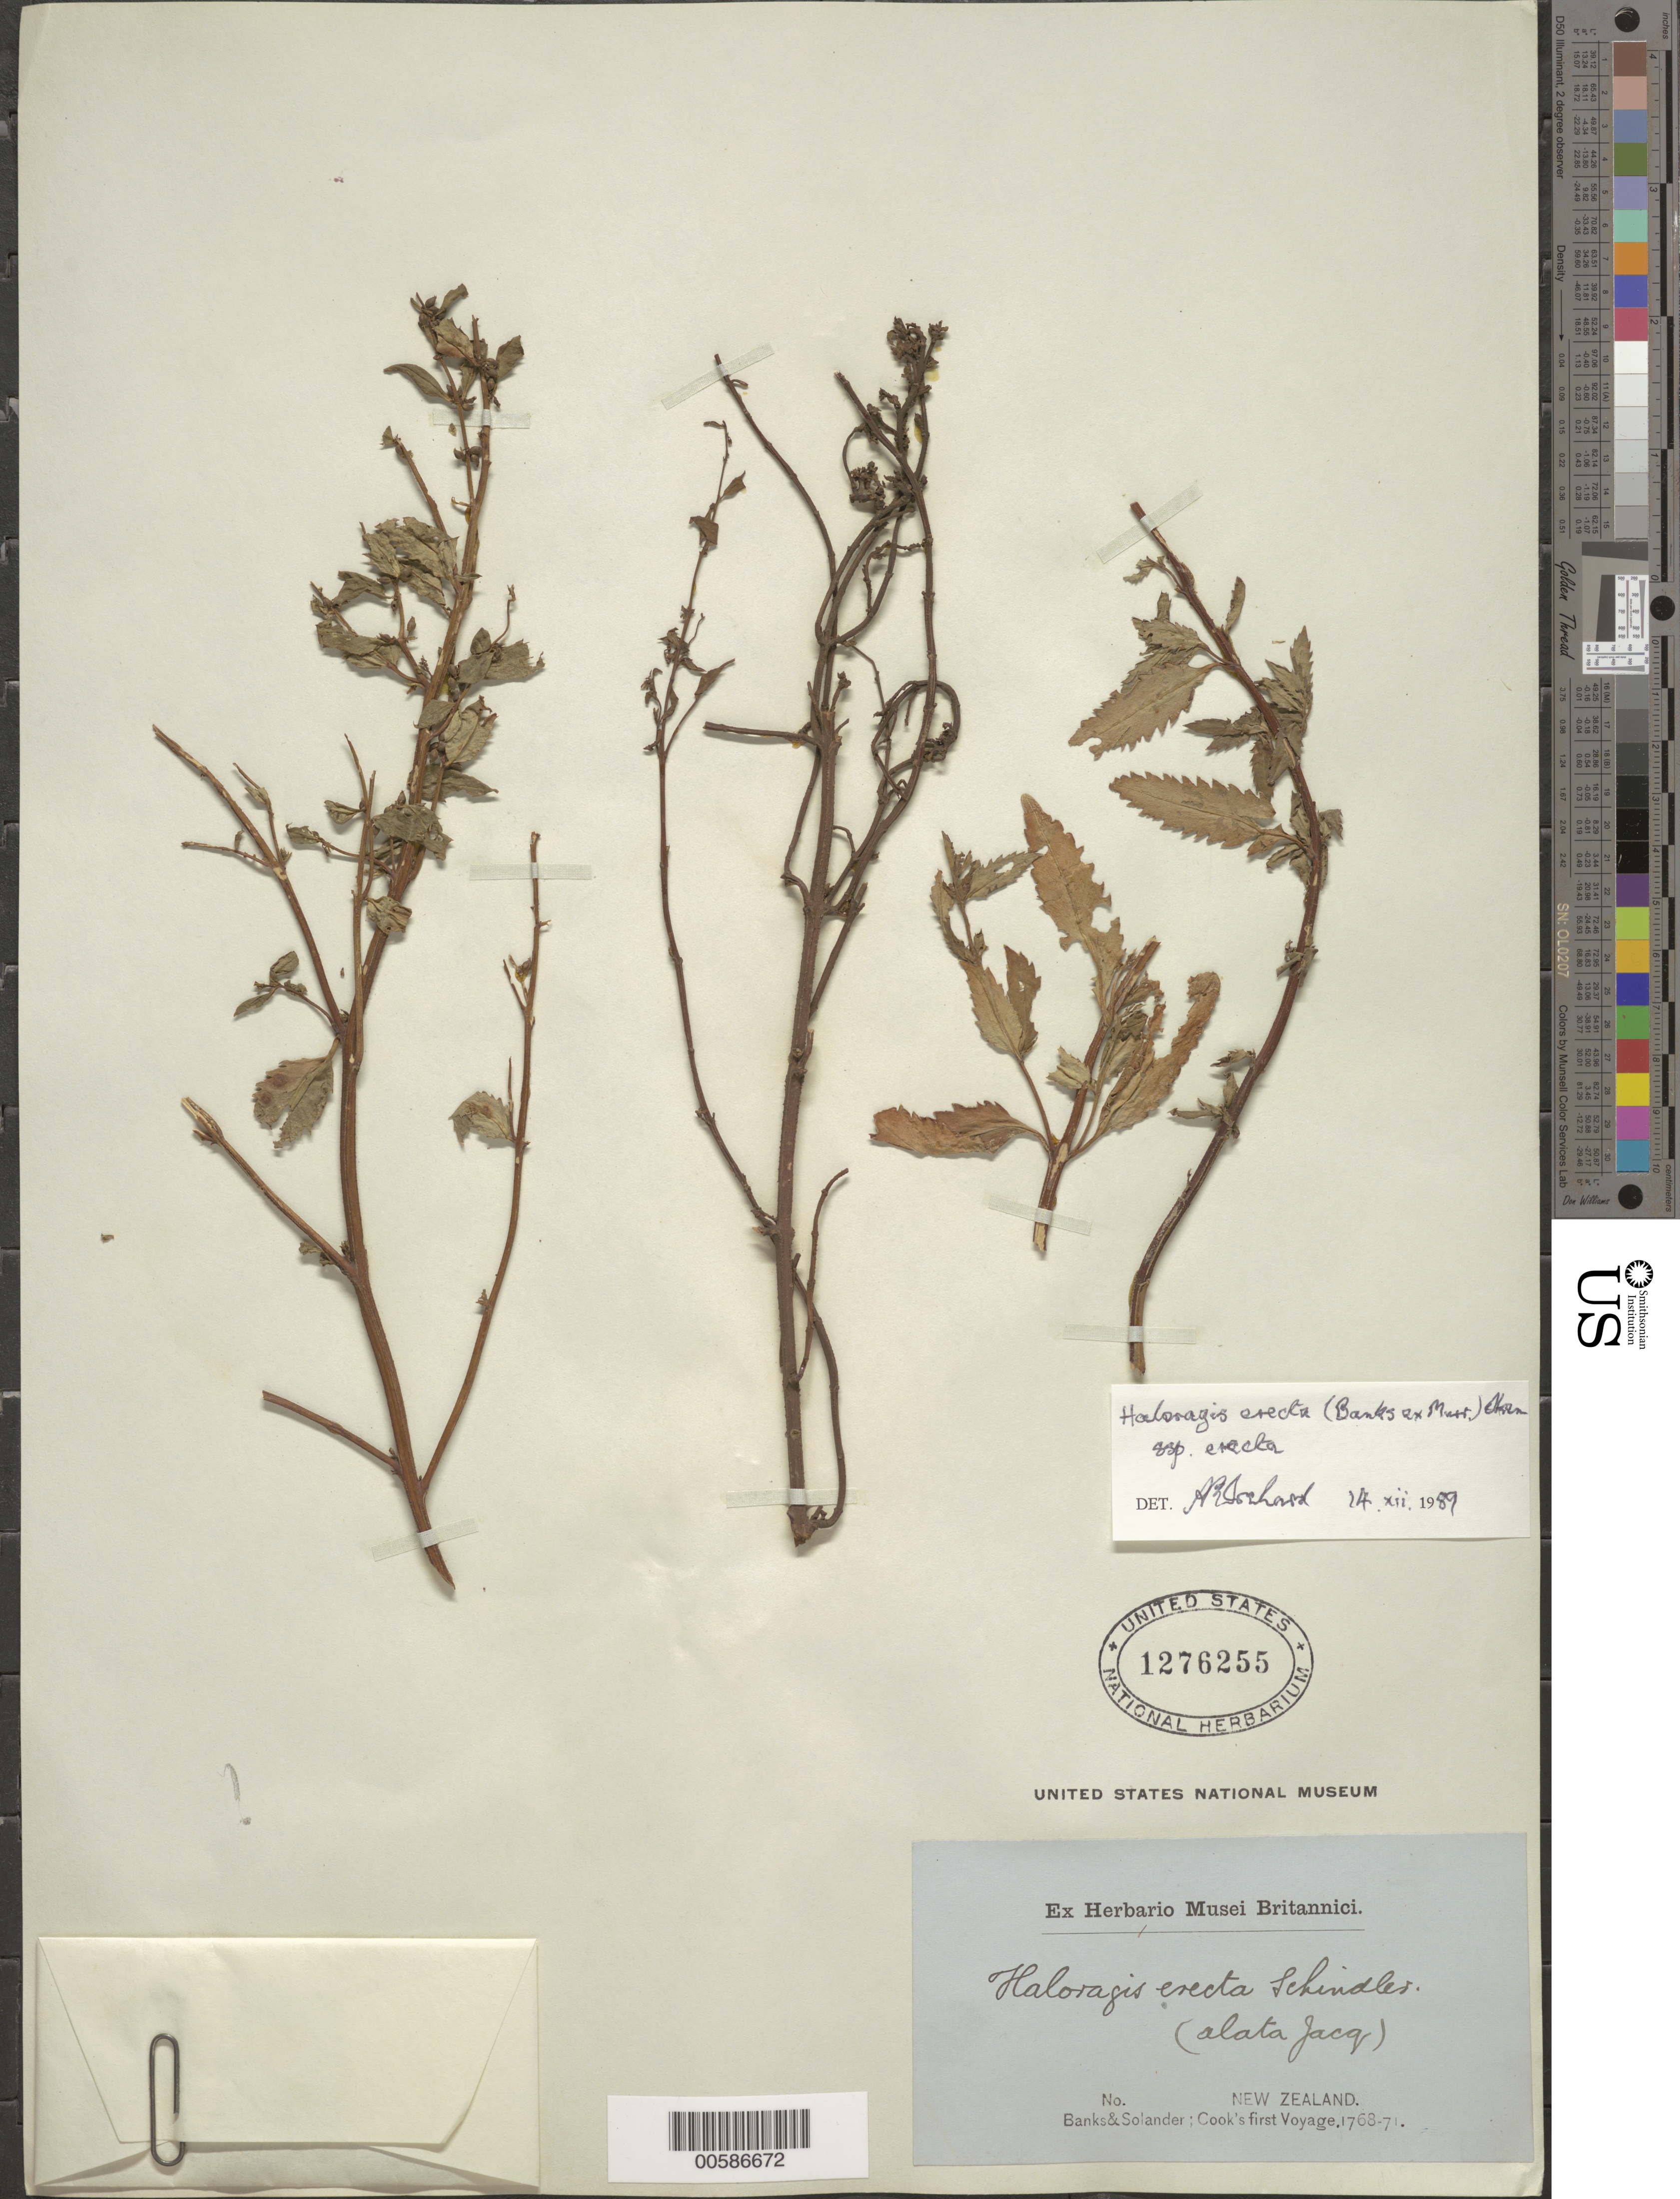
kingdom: Plantae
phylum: Tracheophyta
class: Magnoliopsida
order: Saxifragales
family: Haloragaceae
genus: Haloragis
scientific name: Haloragis erecta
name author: (Banks ex Murray) Oken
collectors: J. Banks & D. C. Solander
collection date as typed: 1768 to -- --- 1771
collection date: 1768/1771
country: New Zealand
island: North Island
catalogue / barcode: US 1276255